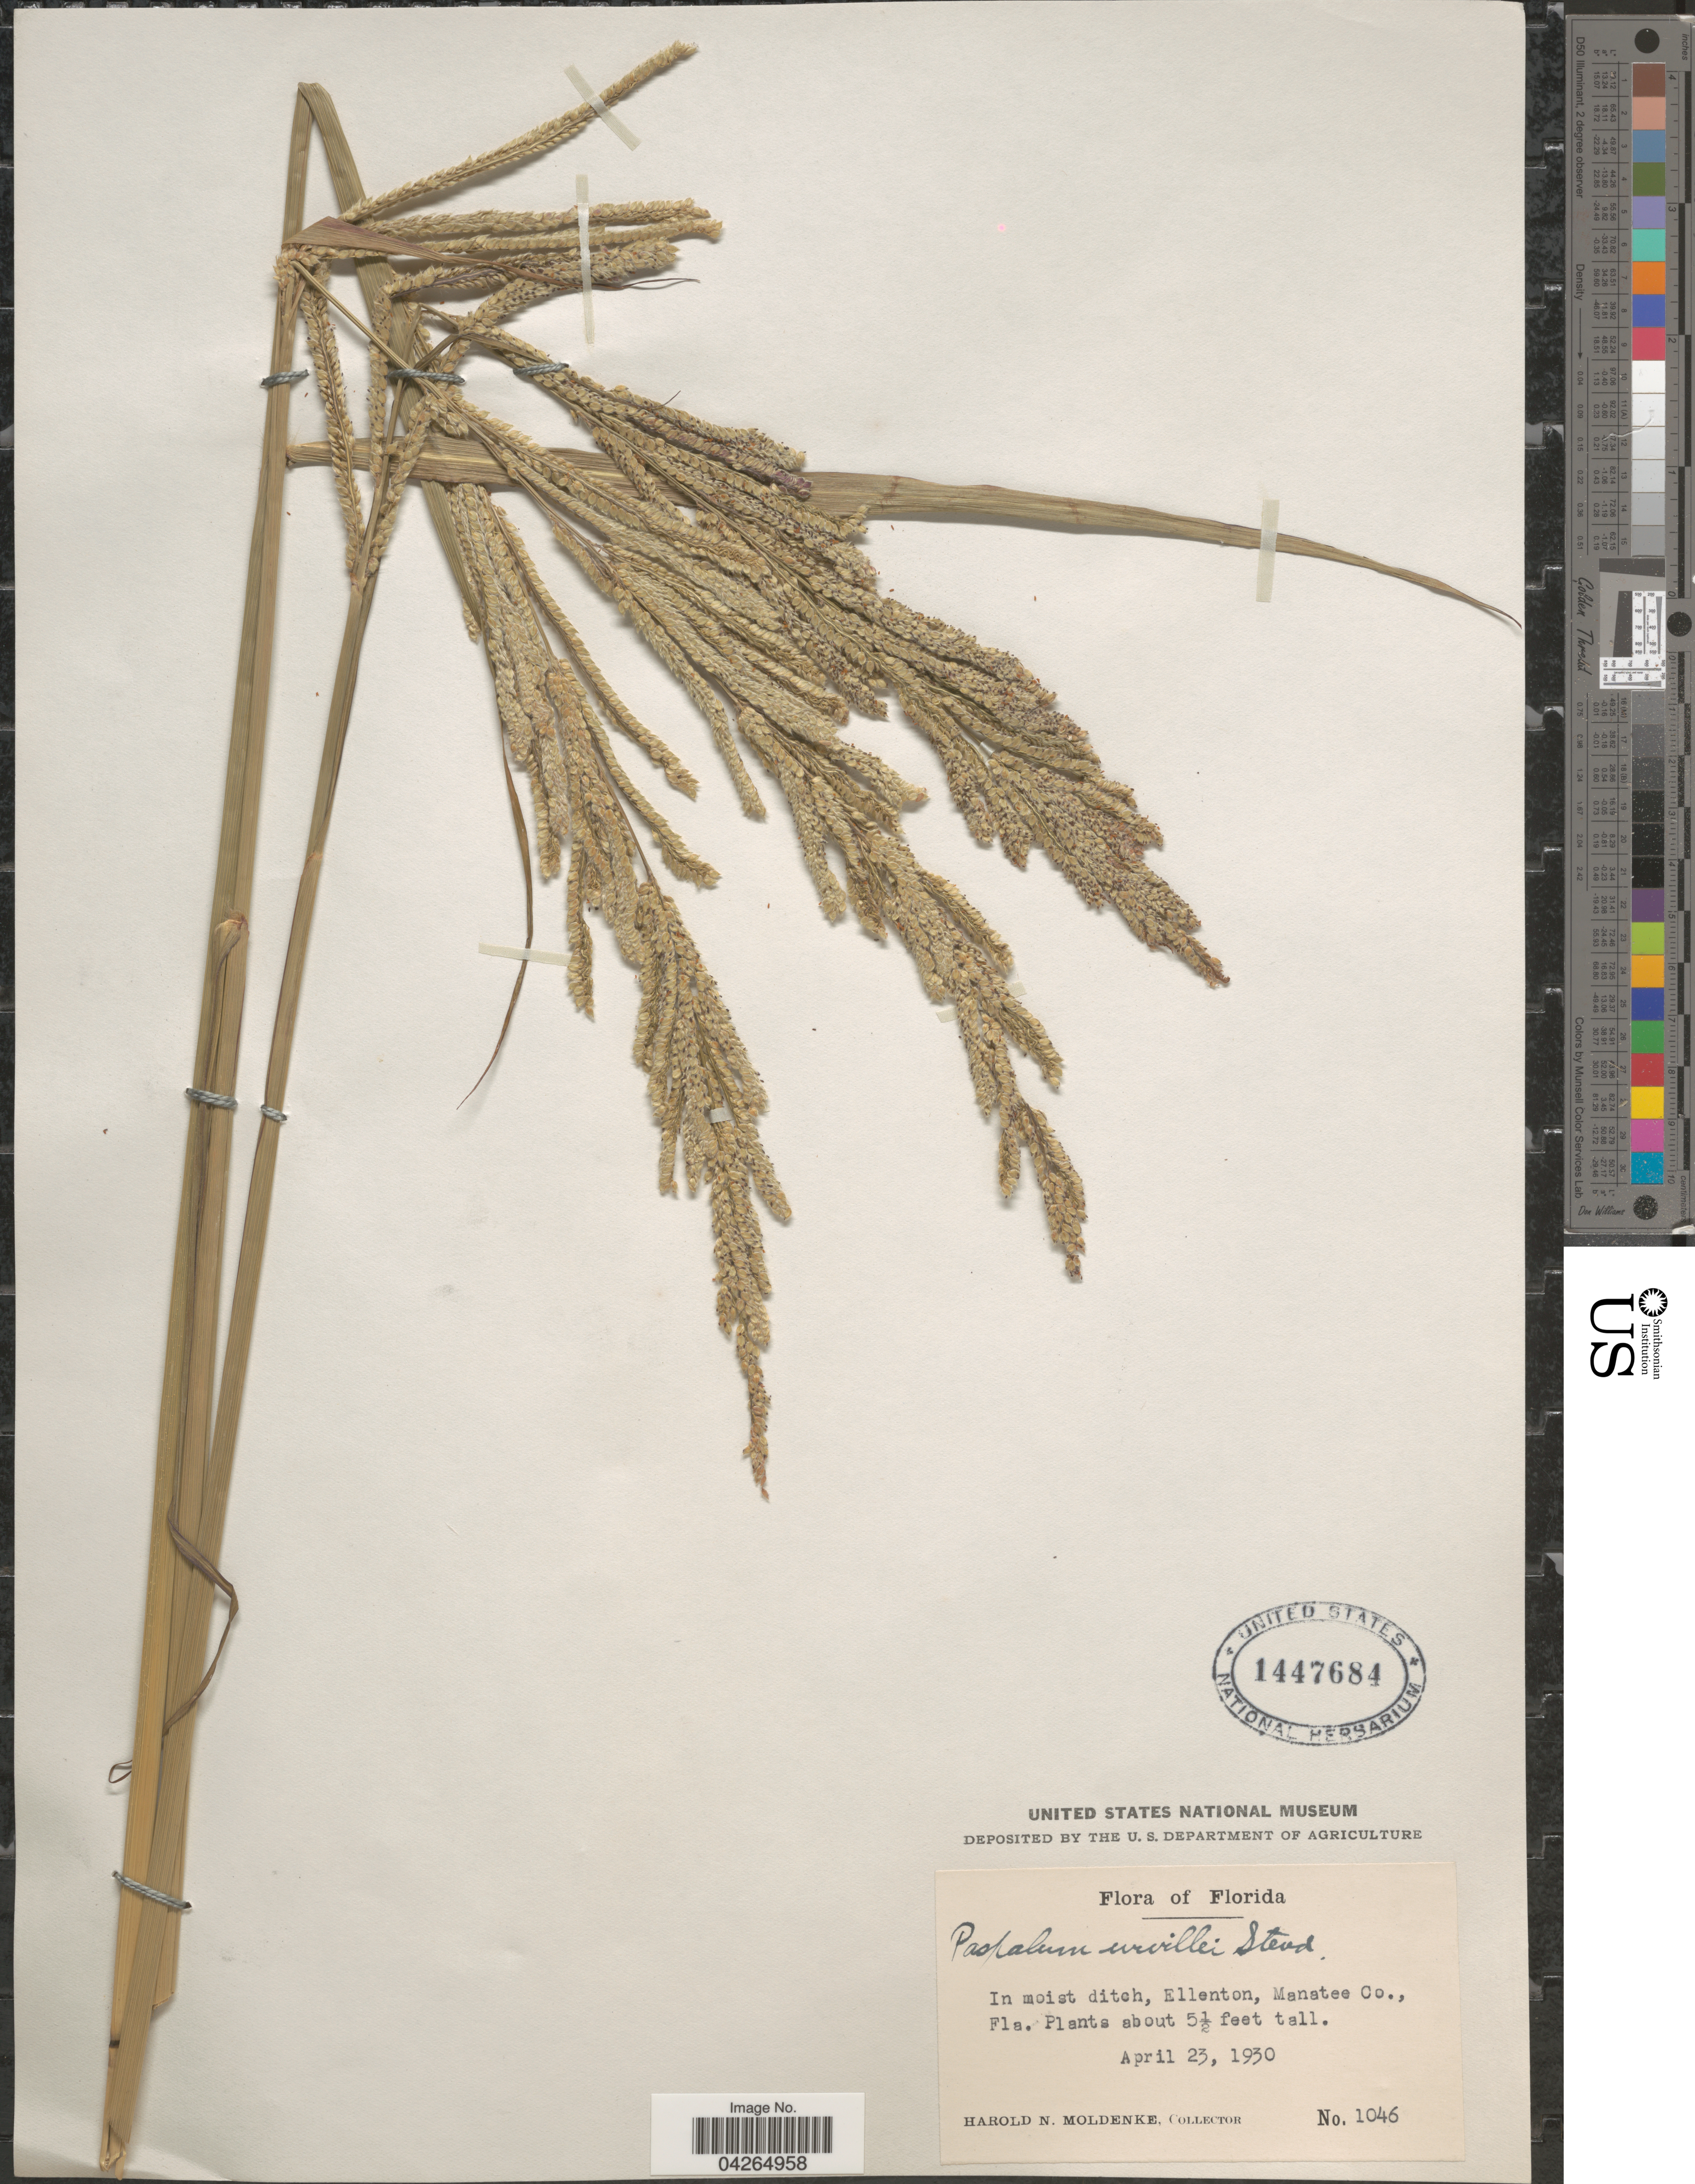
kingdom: Plantae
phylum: Tracheophyta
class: Liliopsida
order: Poales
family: Poaceae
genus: Paspalum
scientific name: Paspalum urvillei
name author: Steud.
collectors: H. N. Moldenke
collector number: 1046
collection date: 1930-04-23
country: United States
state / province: Florida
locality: In moist ditch, Ellenton, Manstee Co.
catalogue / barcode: US 1447684